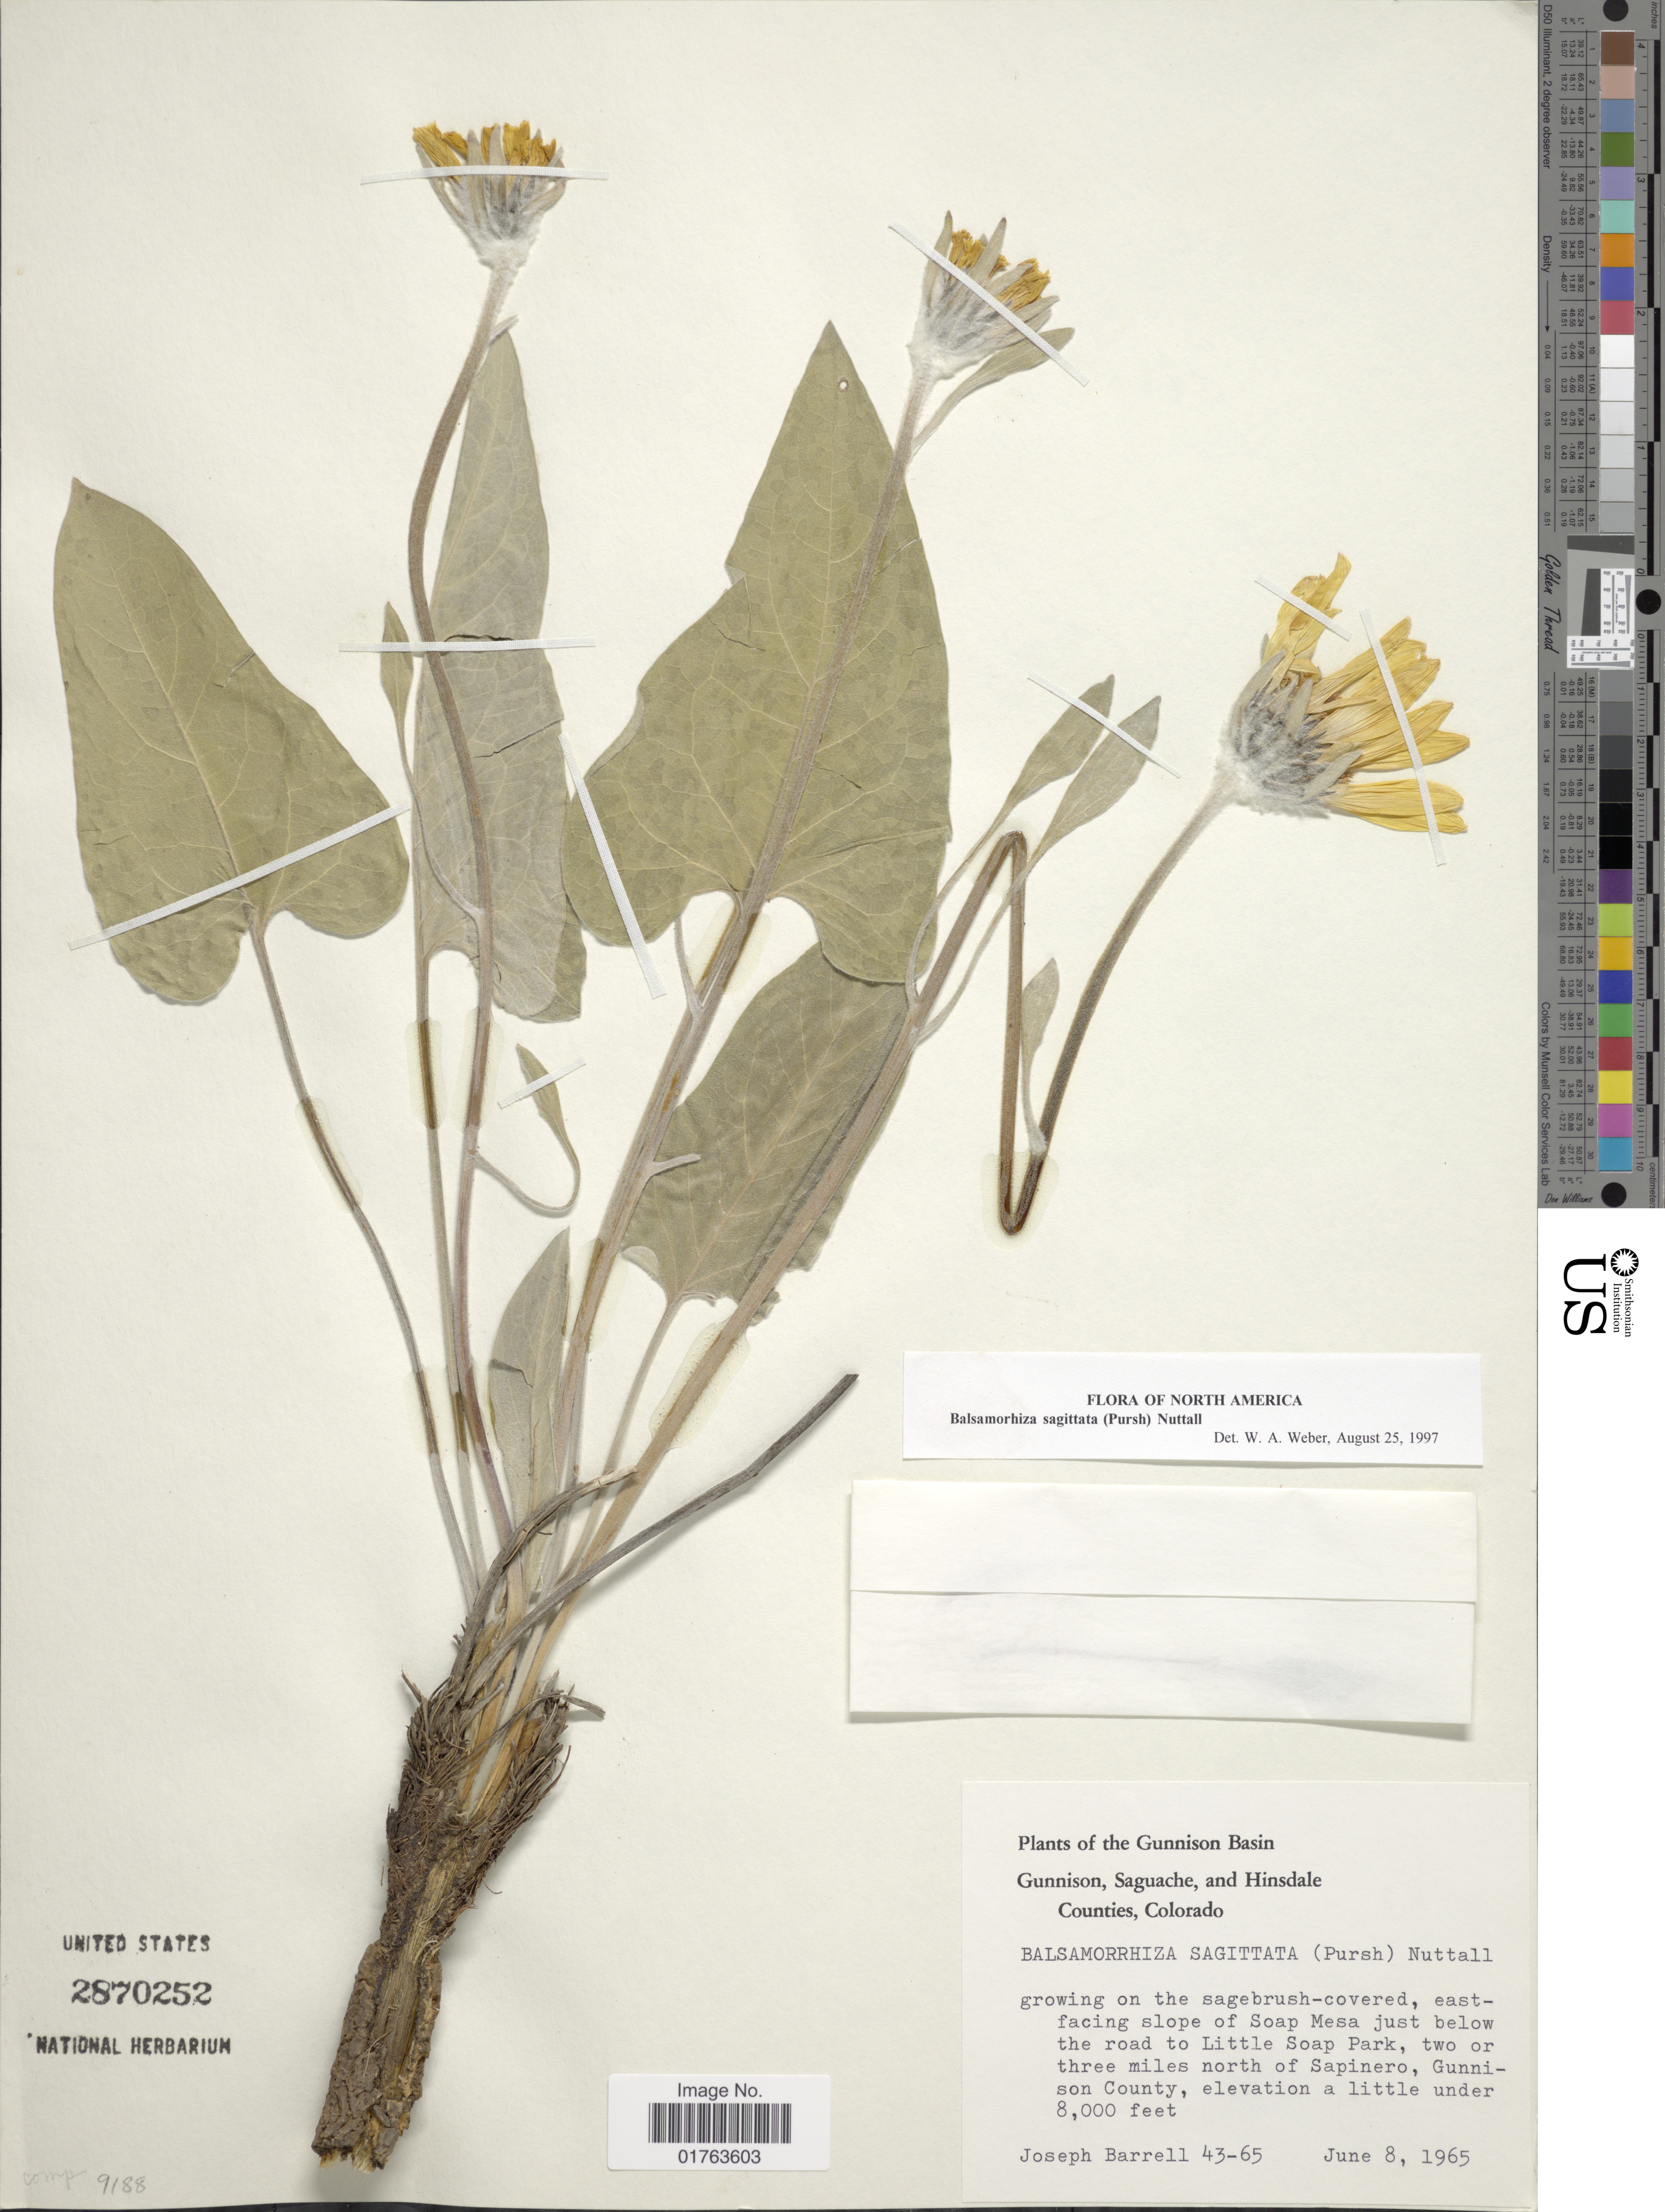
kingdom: Plantae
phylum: Tracheophyta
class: Magnoliopsida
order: Asterales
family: Asteraceae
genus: Balsamorhiza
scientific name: Balsamorhiza sagittata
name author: (Pursh) Nutt.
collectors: J. Barrell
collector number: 43-65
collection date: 1965-06-08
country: United States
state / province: Colorado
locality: Gunnison Basin, East-facing slope of Soap Mesa just below the road to Little Soap Park, two or three miles north of Sapinero, Gunnison County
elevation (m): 2438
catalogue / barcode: US 2870252